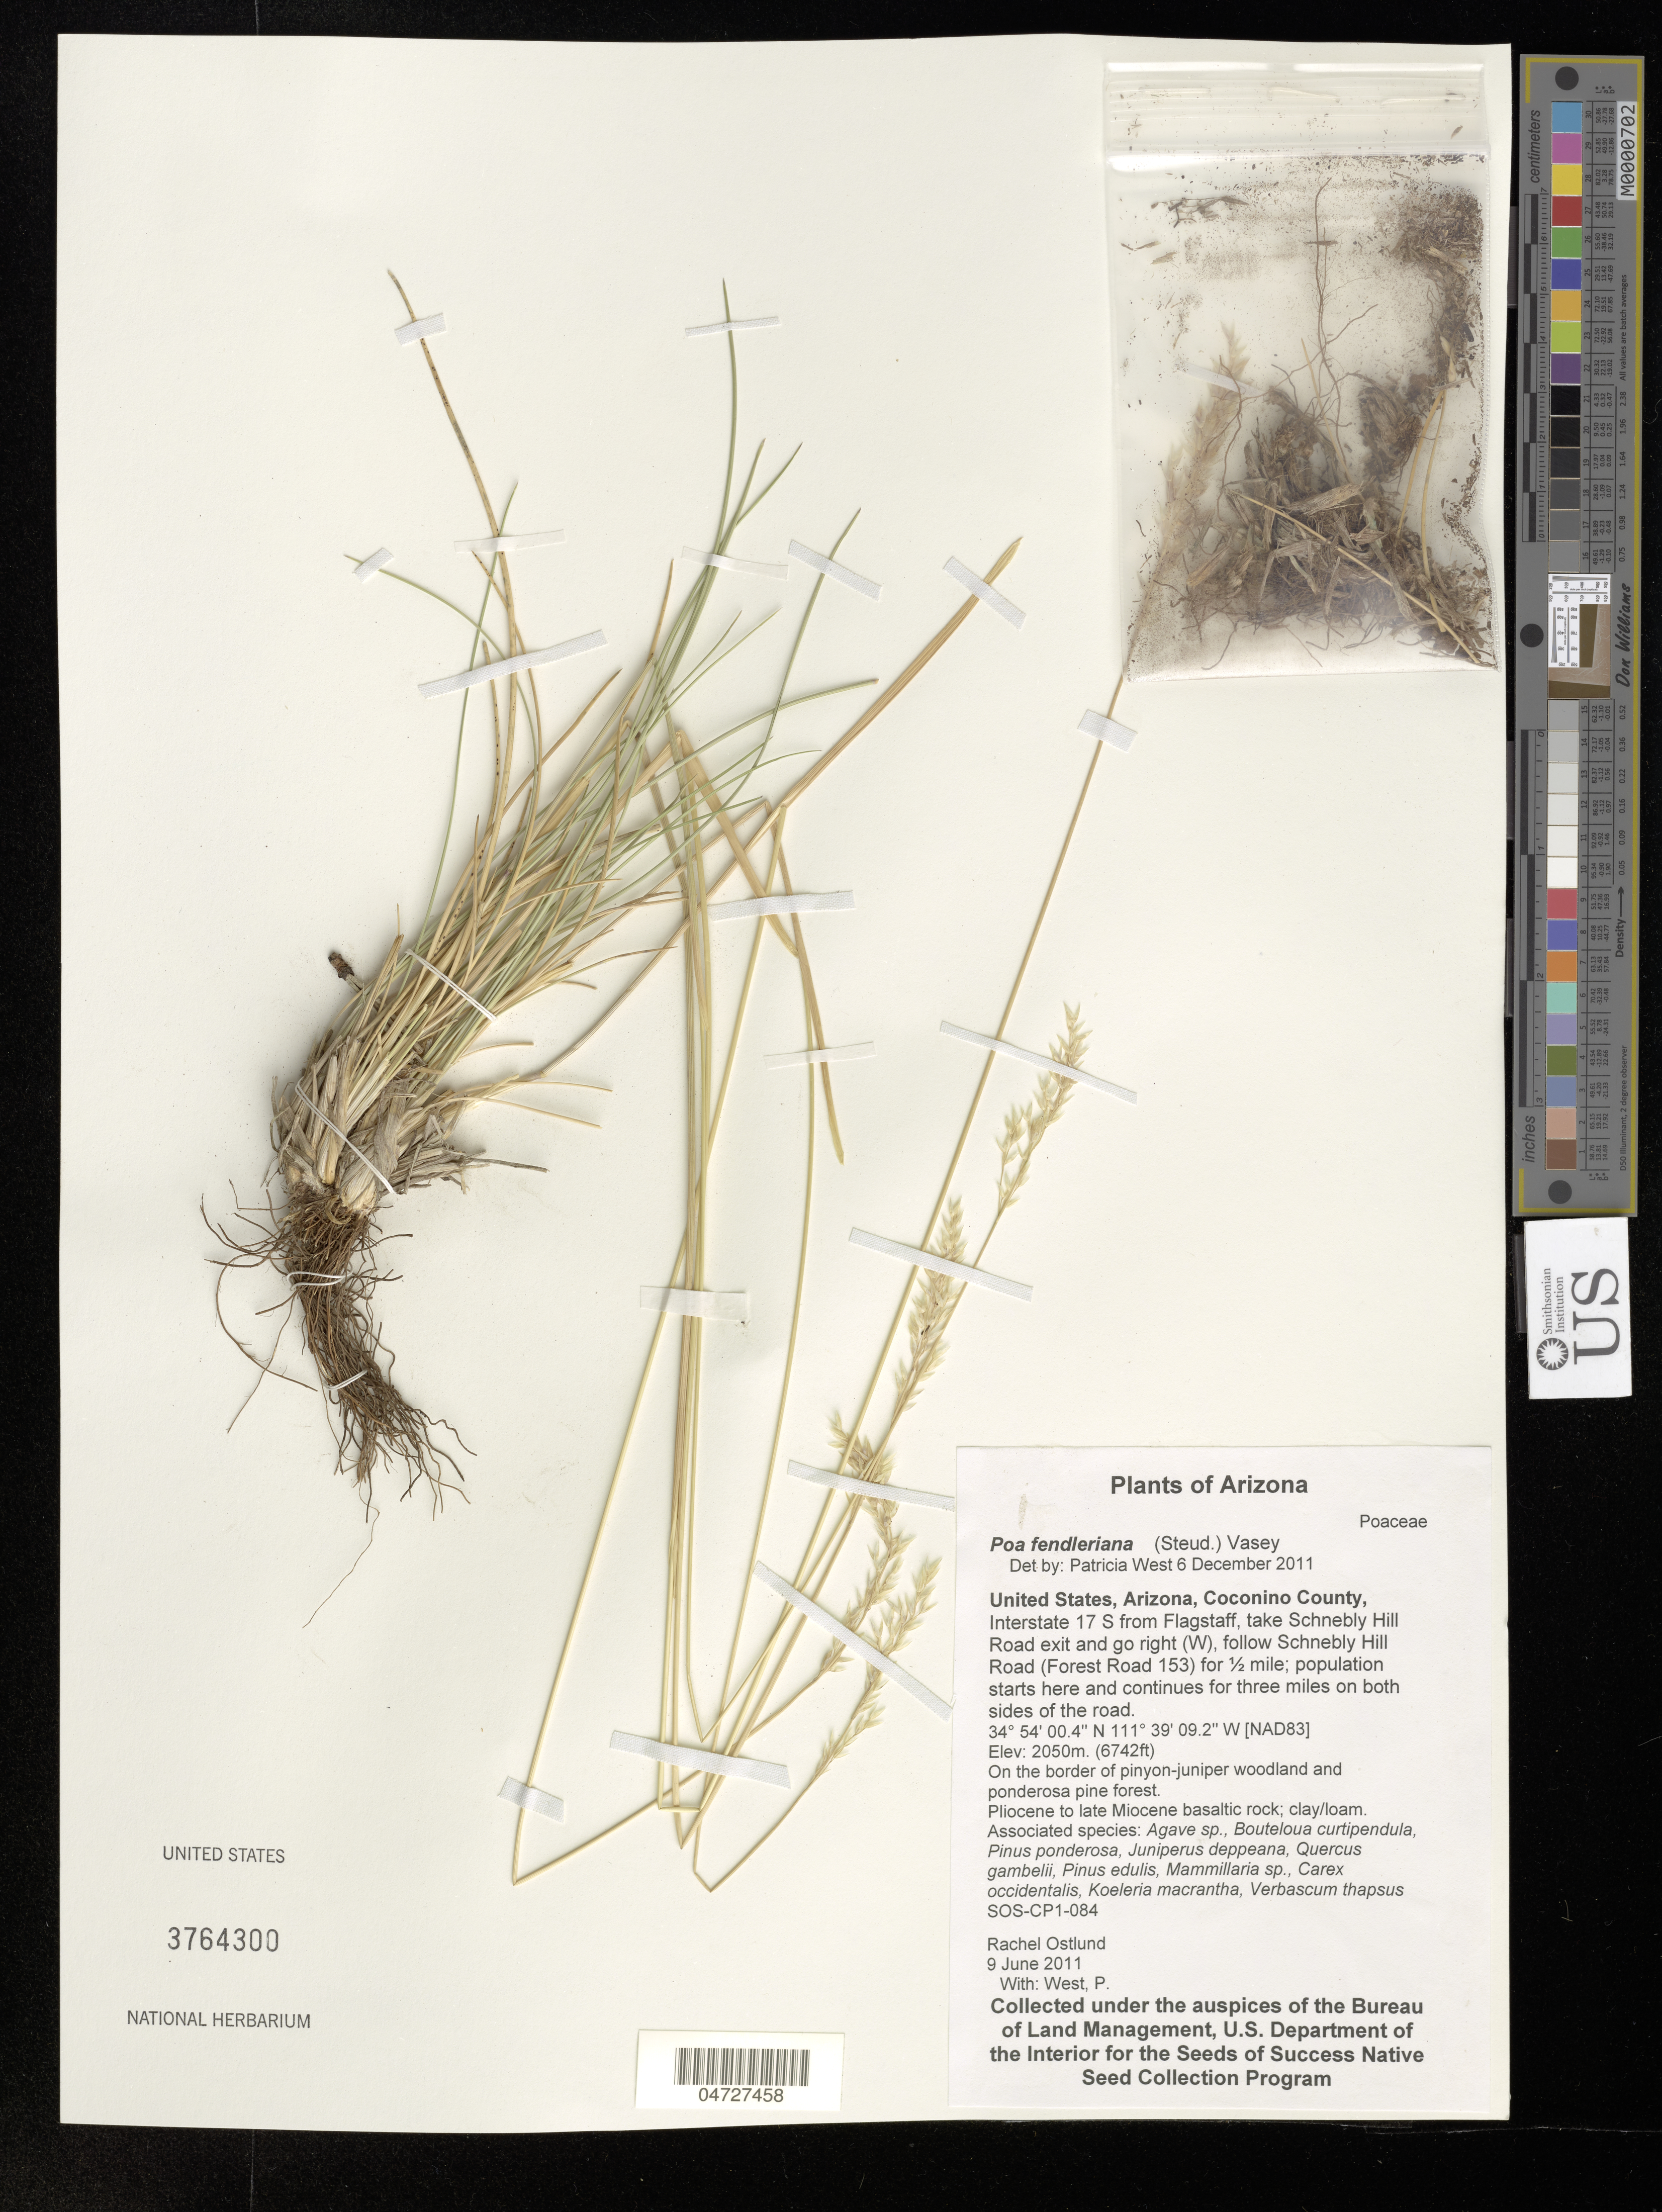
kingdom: Plantae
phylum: Tracheophyta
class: Liliopsida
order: Poales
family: Poaceae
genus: Poa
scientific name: Poa fendleriana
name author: (Steud.) Vasey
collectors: R. Ostlund & P. West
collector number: SOS-CP1-084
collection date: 2011-06-09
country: United States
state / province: Arizona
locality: Coconino County, Interstate 17 S from Flagstaff, take Schnebly Hill Road exit and go right (W), follow Schnebly Hill Road (Forest Road 153) for 1/2 mile; population starts here and continues for three miles on both sides of the road.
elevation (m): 2050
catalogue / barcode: US 3764300